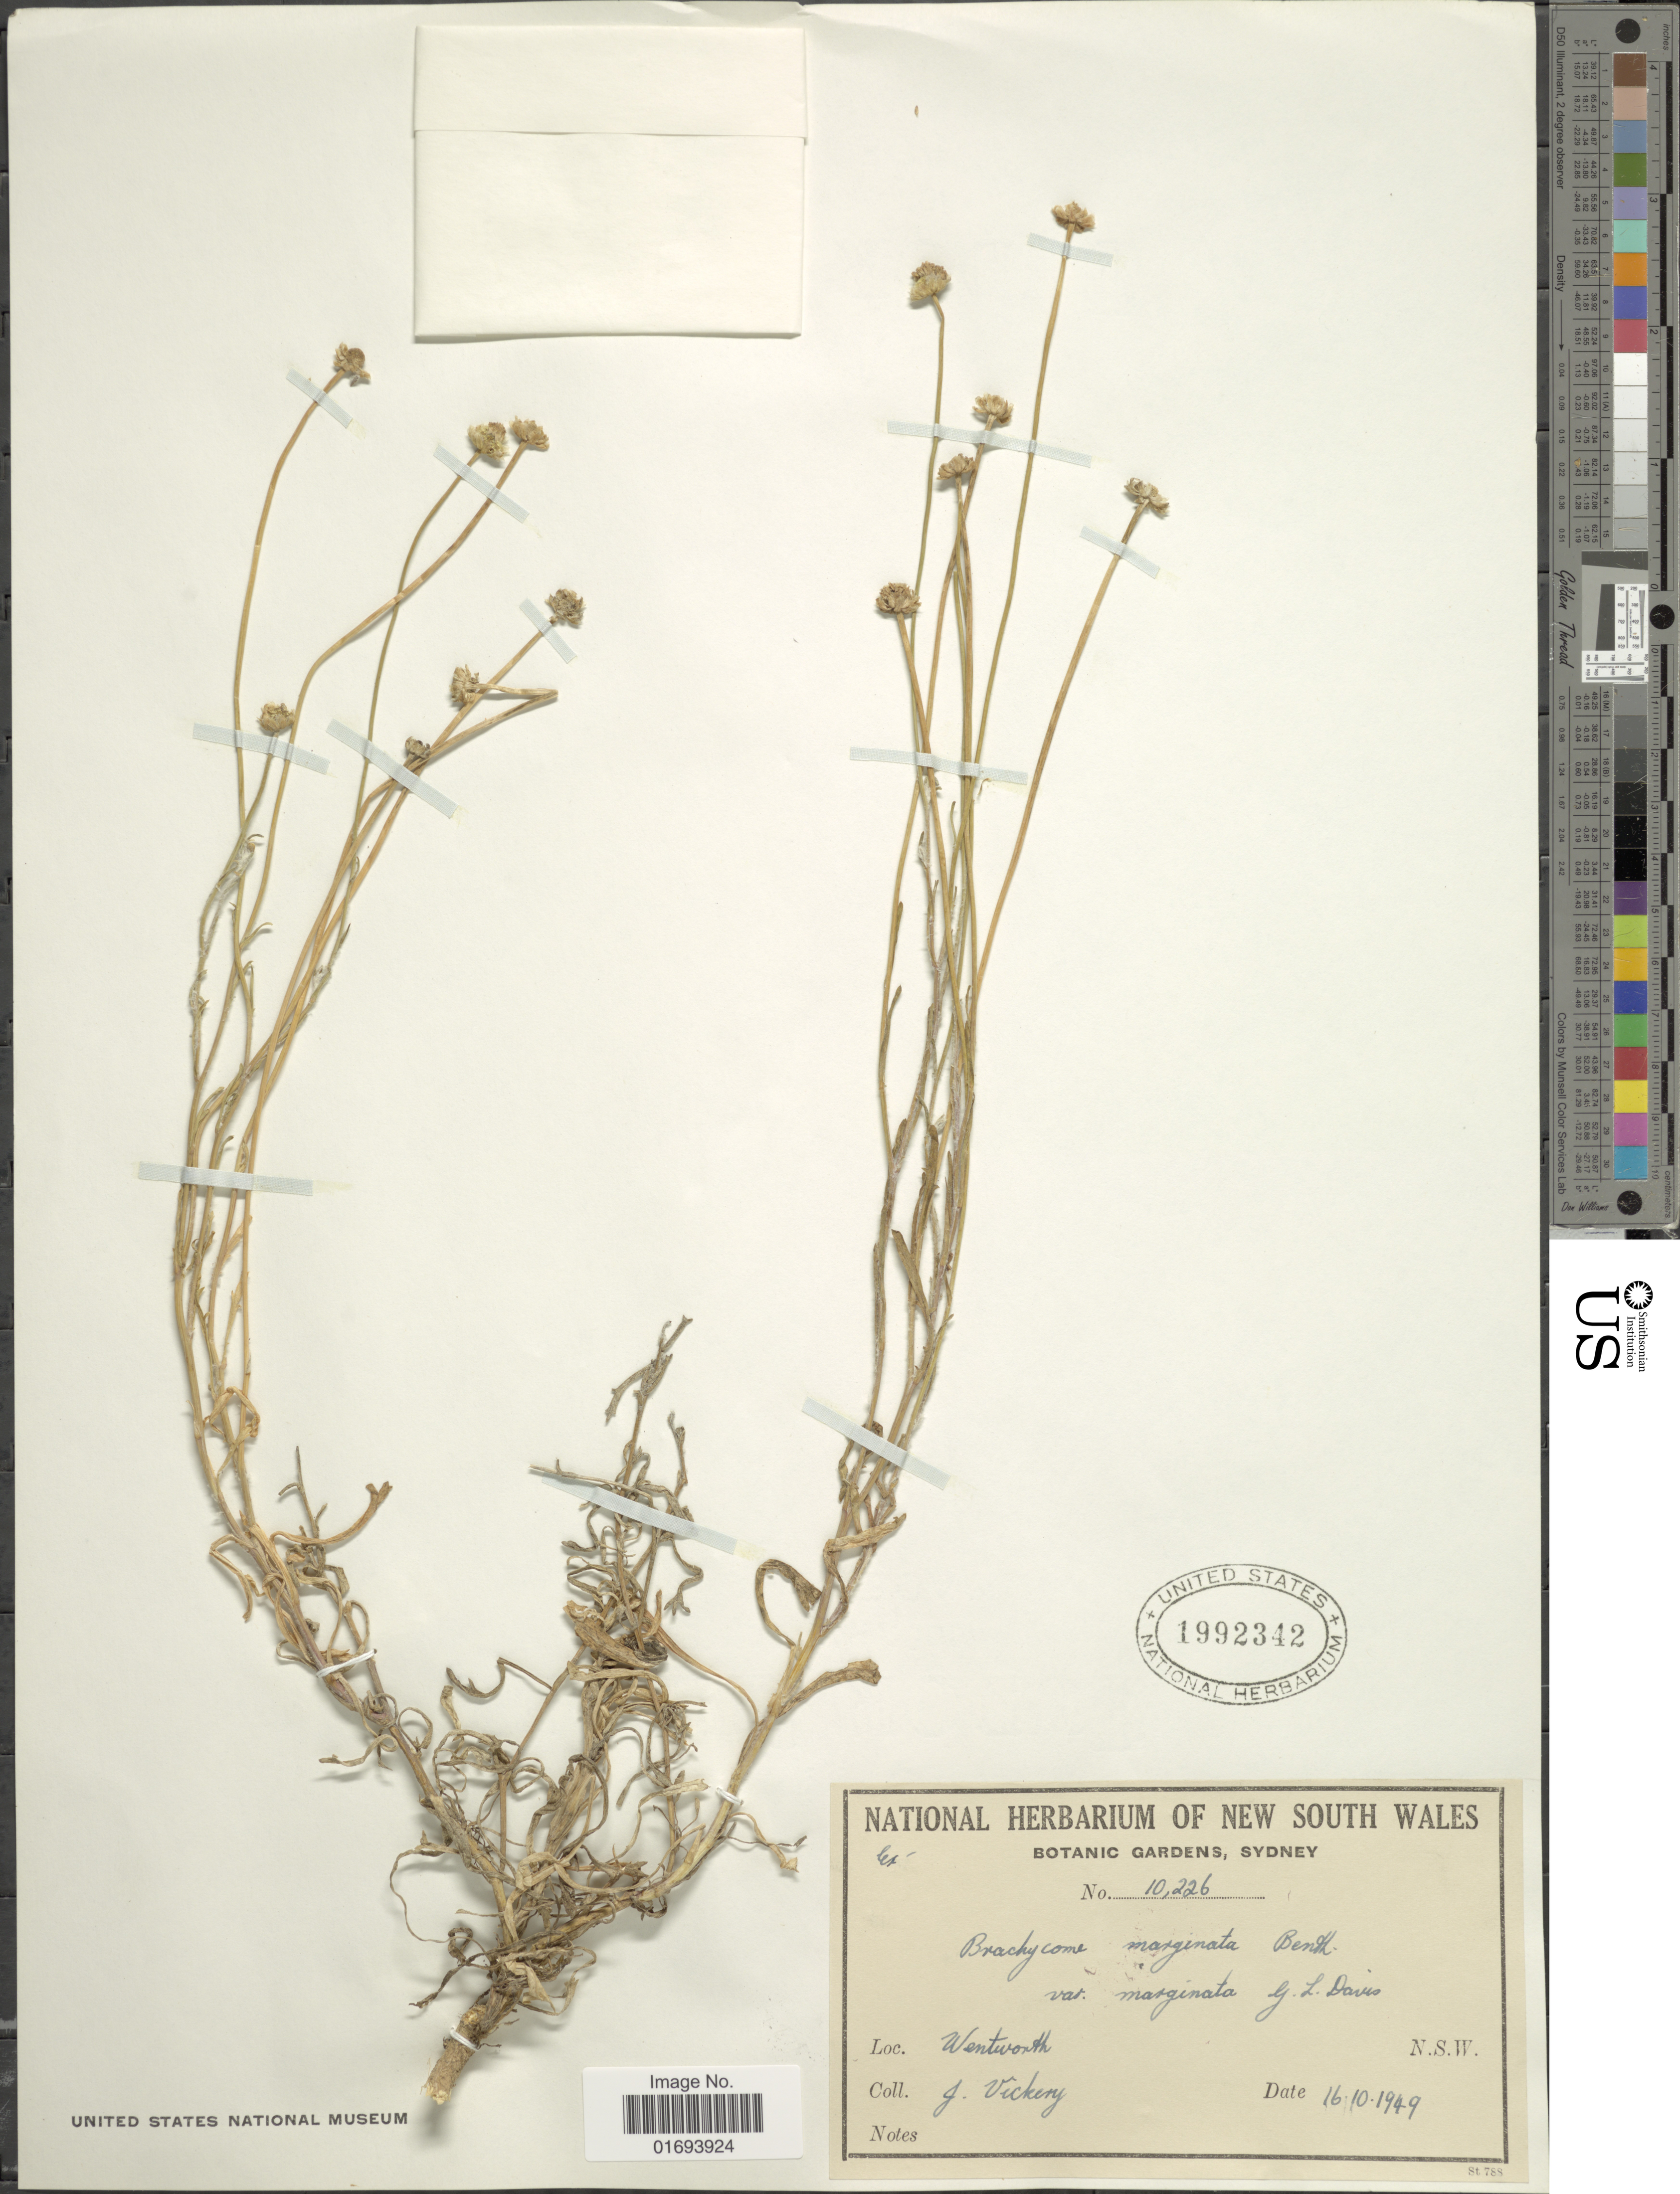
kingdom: Plantae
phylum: Tracheophyta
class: Magnoliopsida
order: Asterales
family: Asteraceae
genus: Brachyscome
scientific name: Brachyscome marginata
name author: Benth.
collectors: J. Vickery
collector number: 10226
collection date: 1949-10-16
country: Australia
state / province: New South Wales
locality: Wentworth, N. S. W.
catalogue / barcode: US 1992342